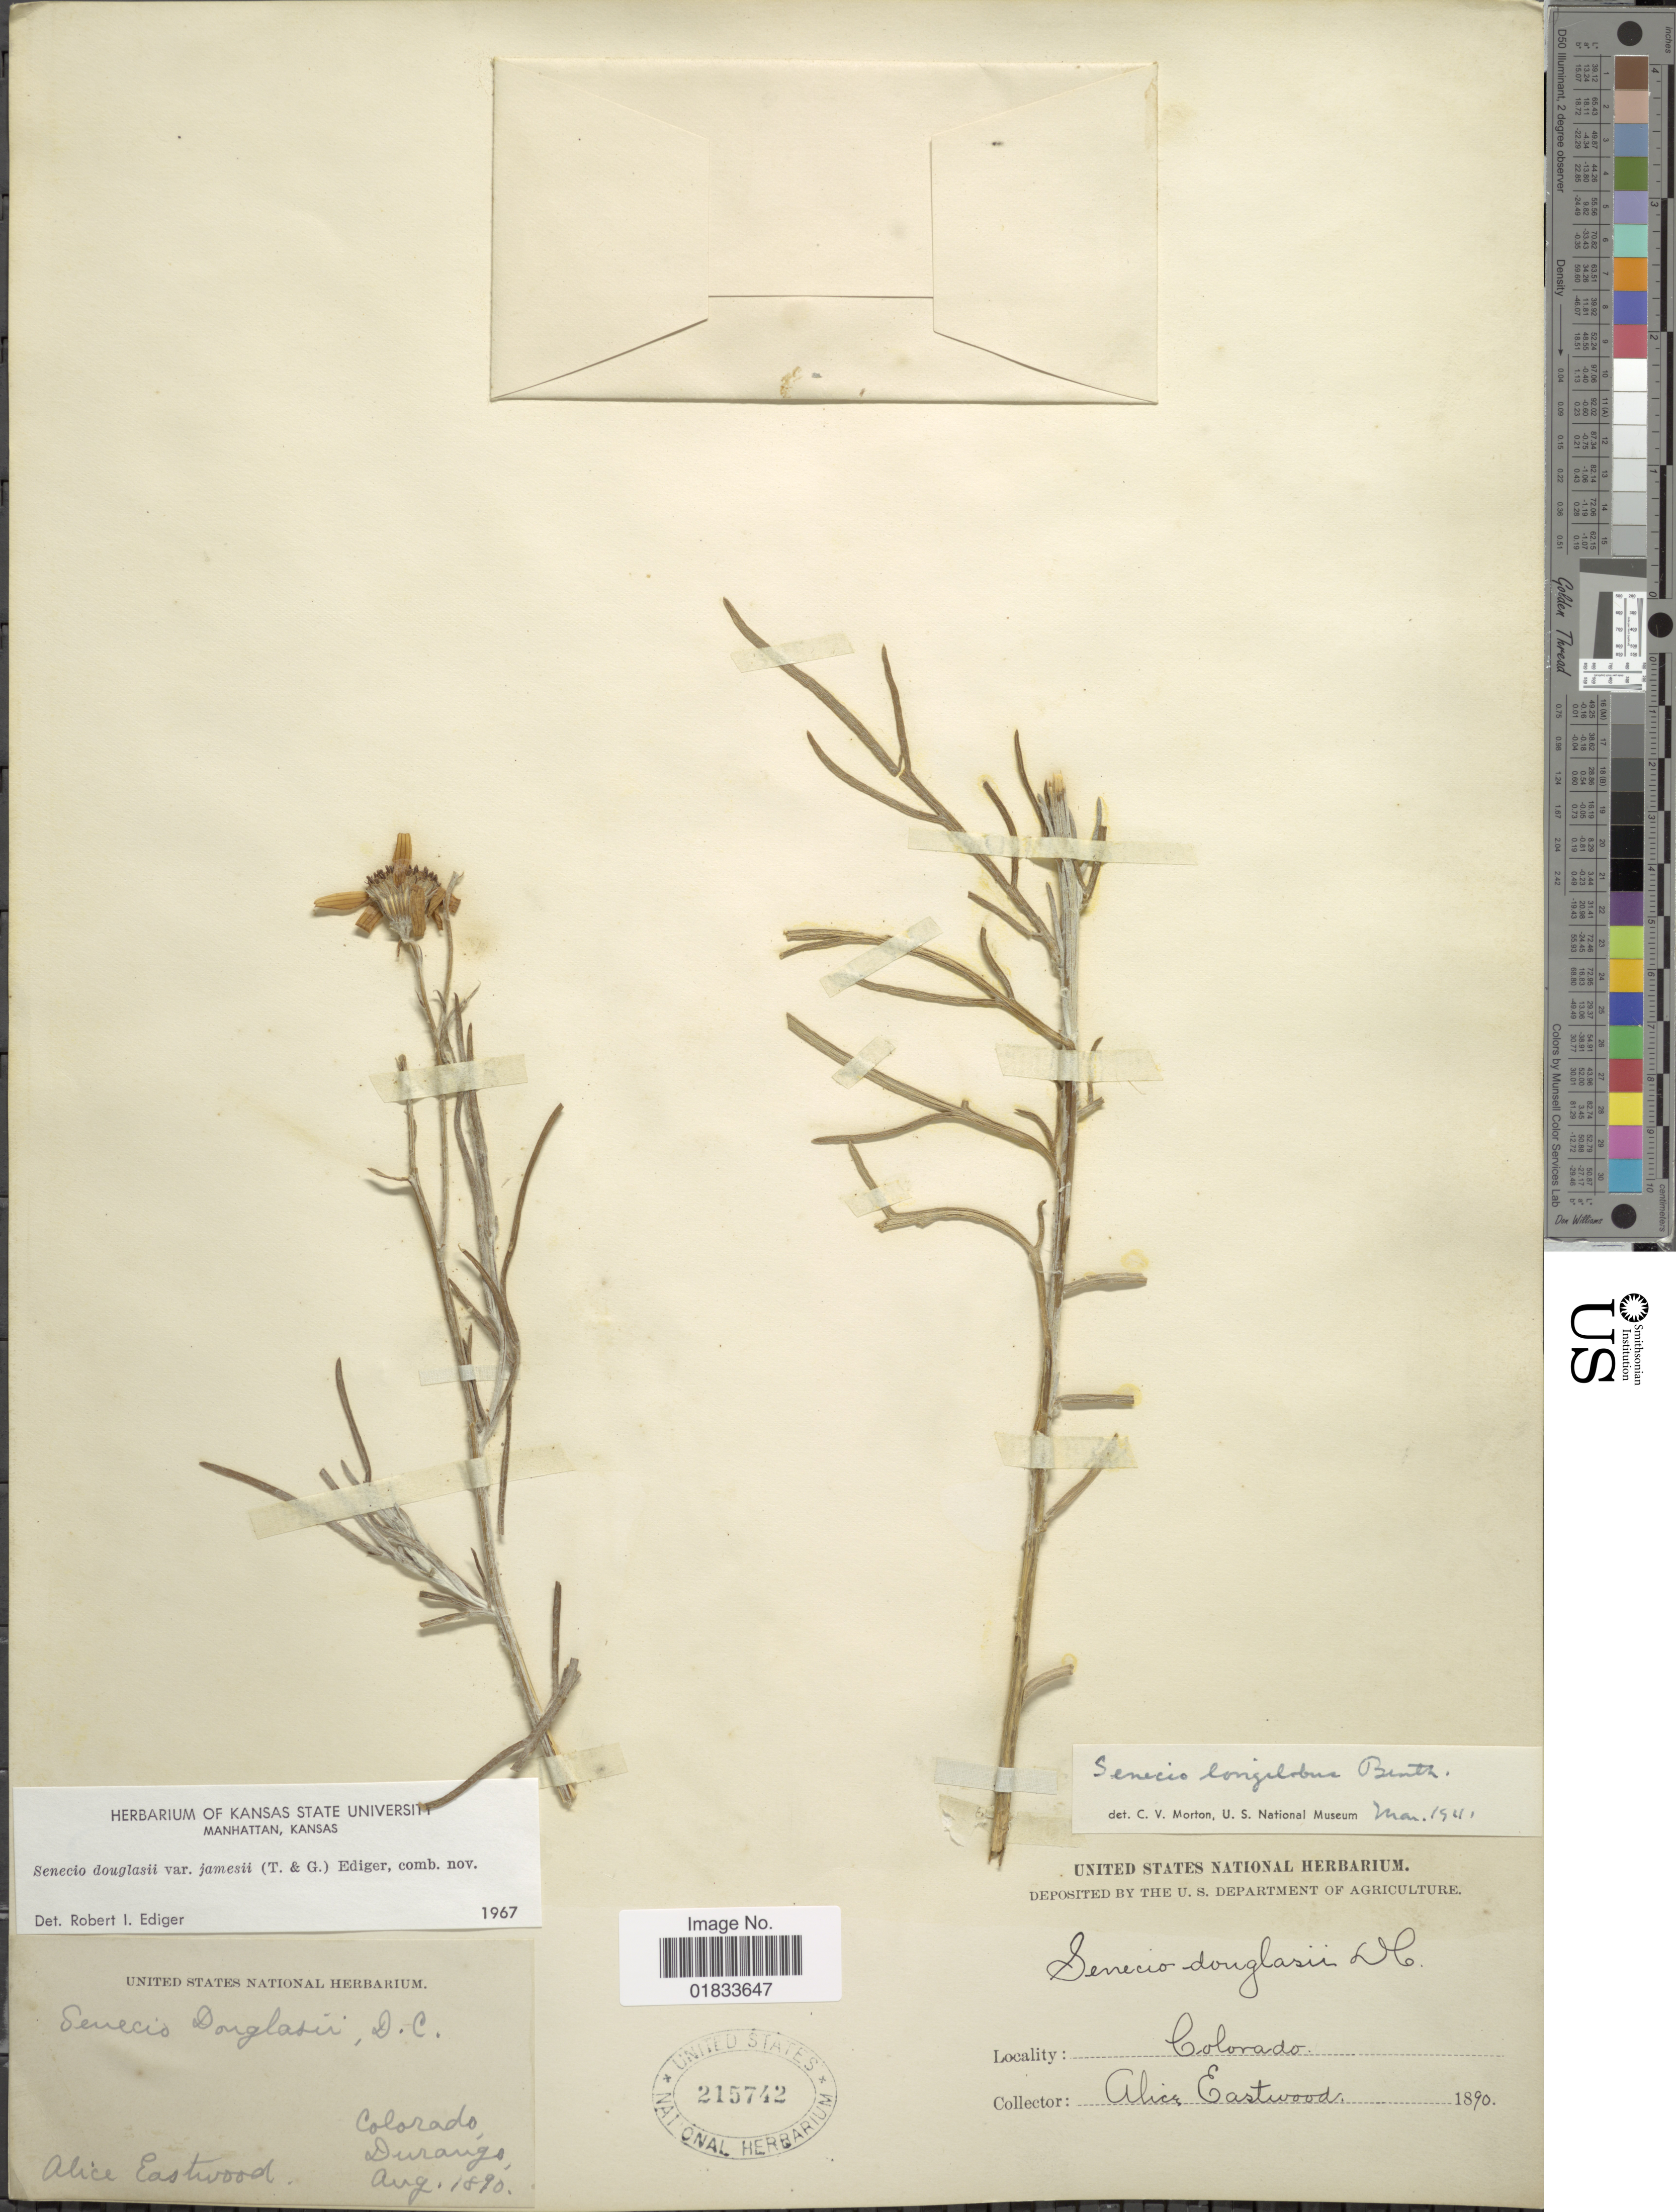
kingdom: Plantae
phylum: Tracheophyta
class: Magnoliopsida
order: Asterales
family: Asteraceae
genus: Senecio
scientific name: Senecio flaccidus var. flaccidus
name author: Less.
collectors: A. Eastwood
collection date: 1890-08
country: United States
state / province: Colorado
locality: Durango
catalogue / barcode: US 215742